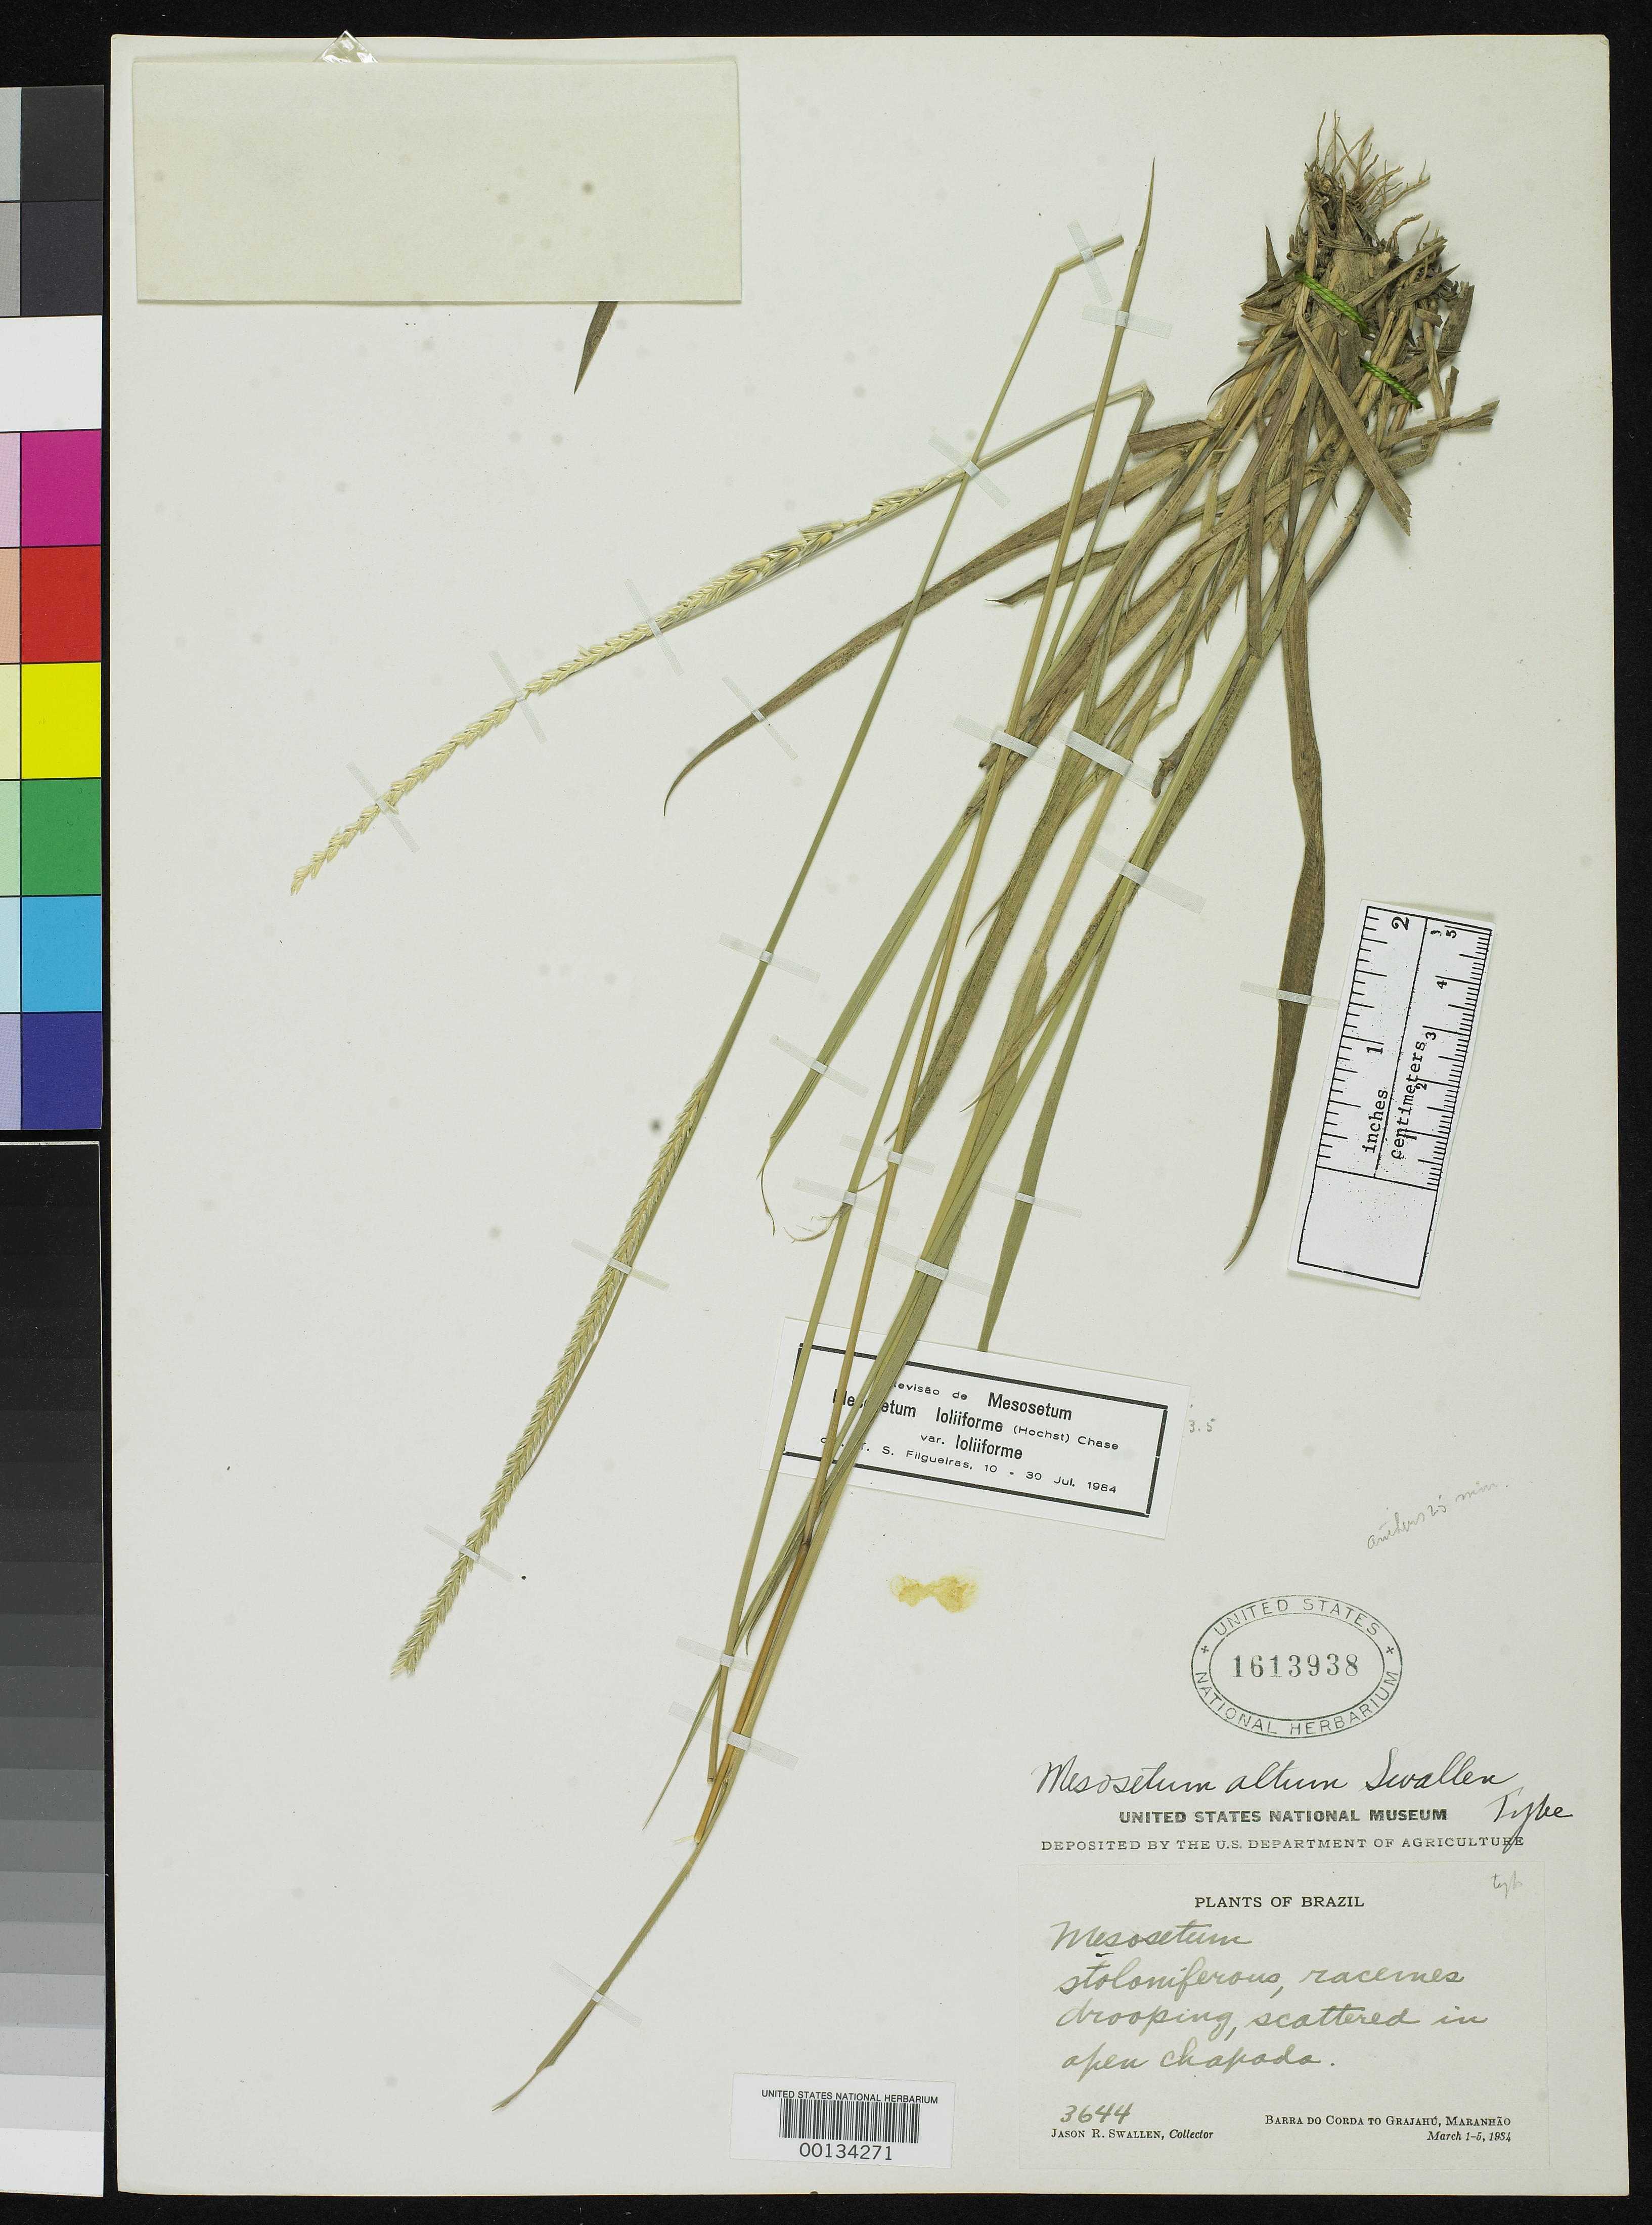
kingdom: Plantae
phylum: Tracheophyta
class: Liliopsida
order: Poales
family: Poaceae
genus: Mesosetum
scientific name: Mesosetum altum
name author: Swallen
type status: Holotype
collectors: J. R. Swallen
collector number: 3644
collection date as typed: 01 Mar 1934 to 05 Mar 1934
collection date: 1934-03-01/1934-03-05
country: Brazil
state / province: Maranhão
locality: Barra do Corda to Grajahu.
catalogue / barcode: US 1613938